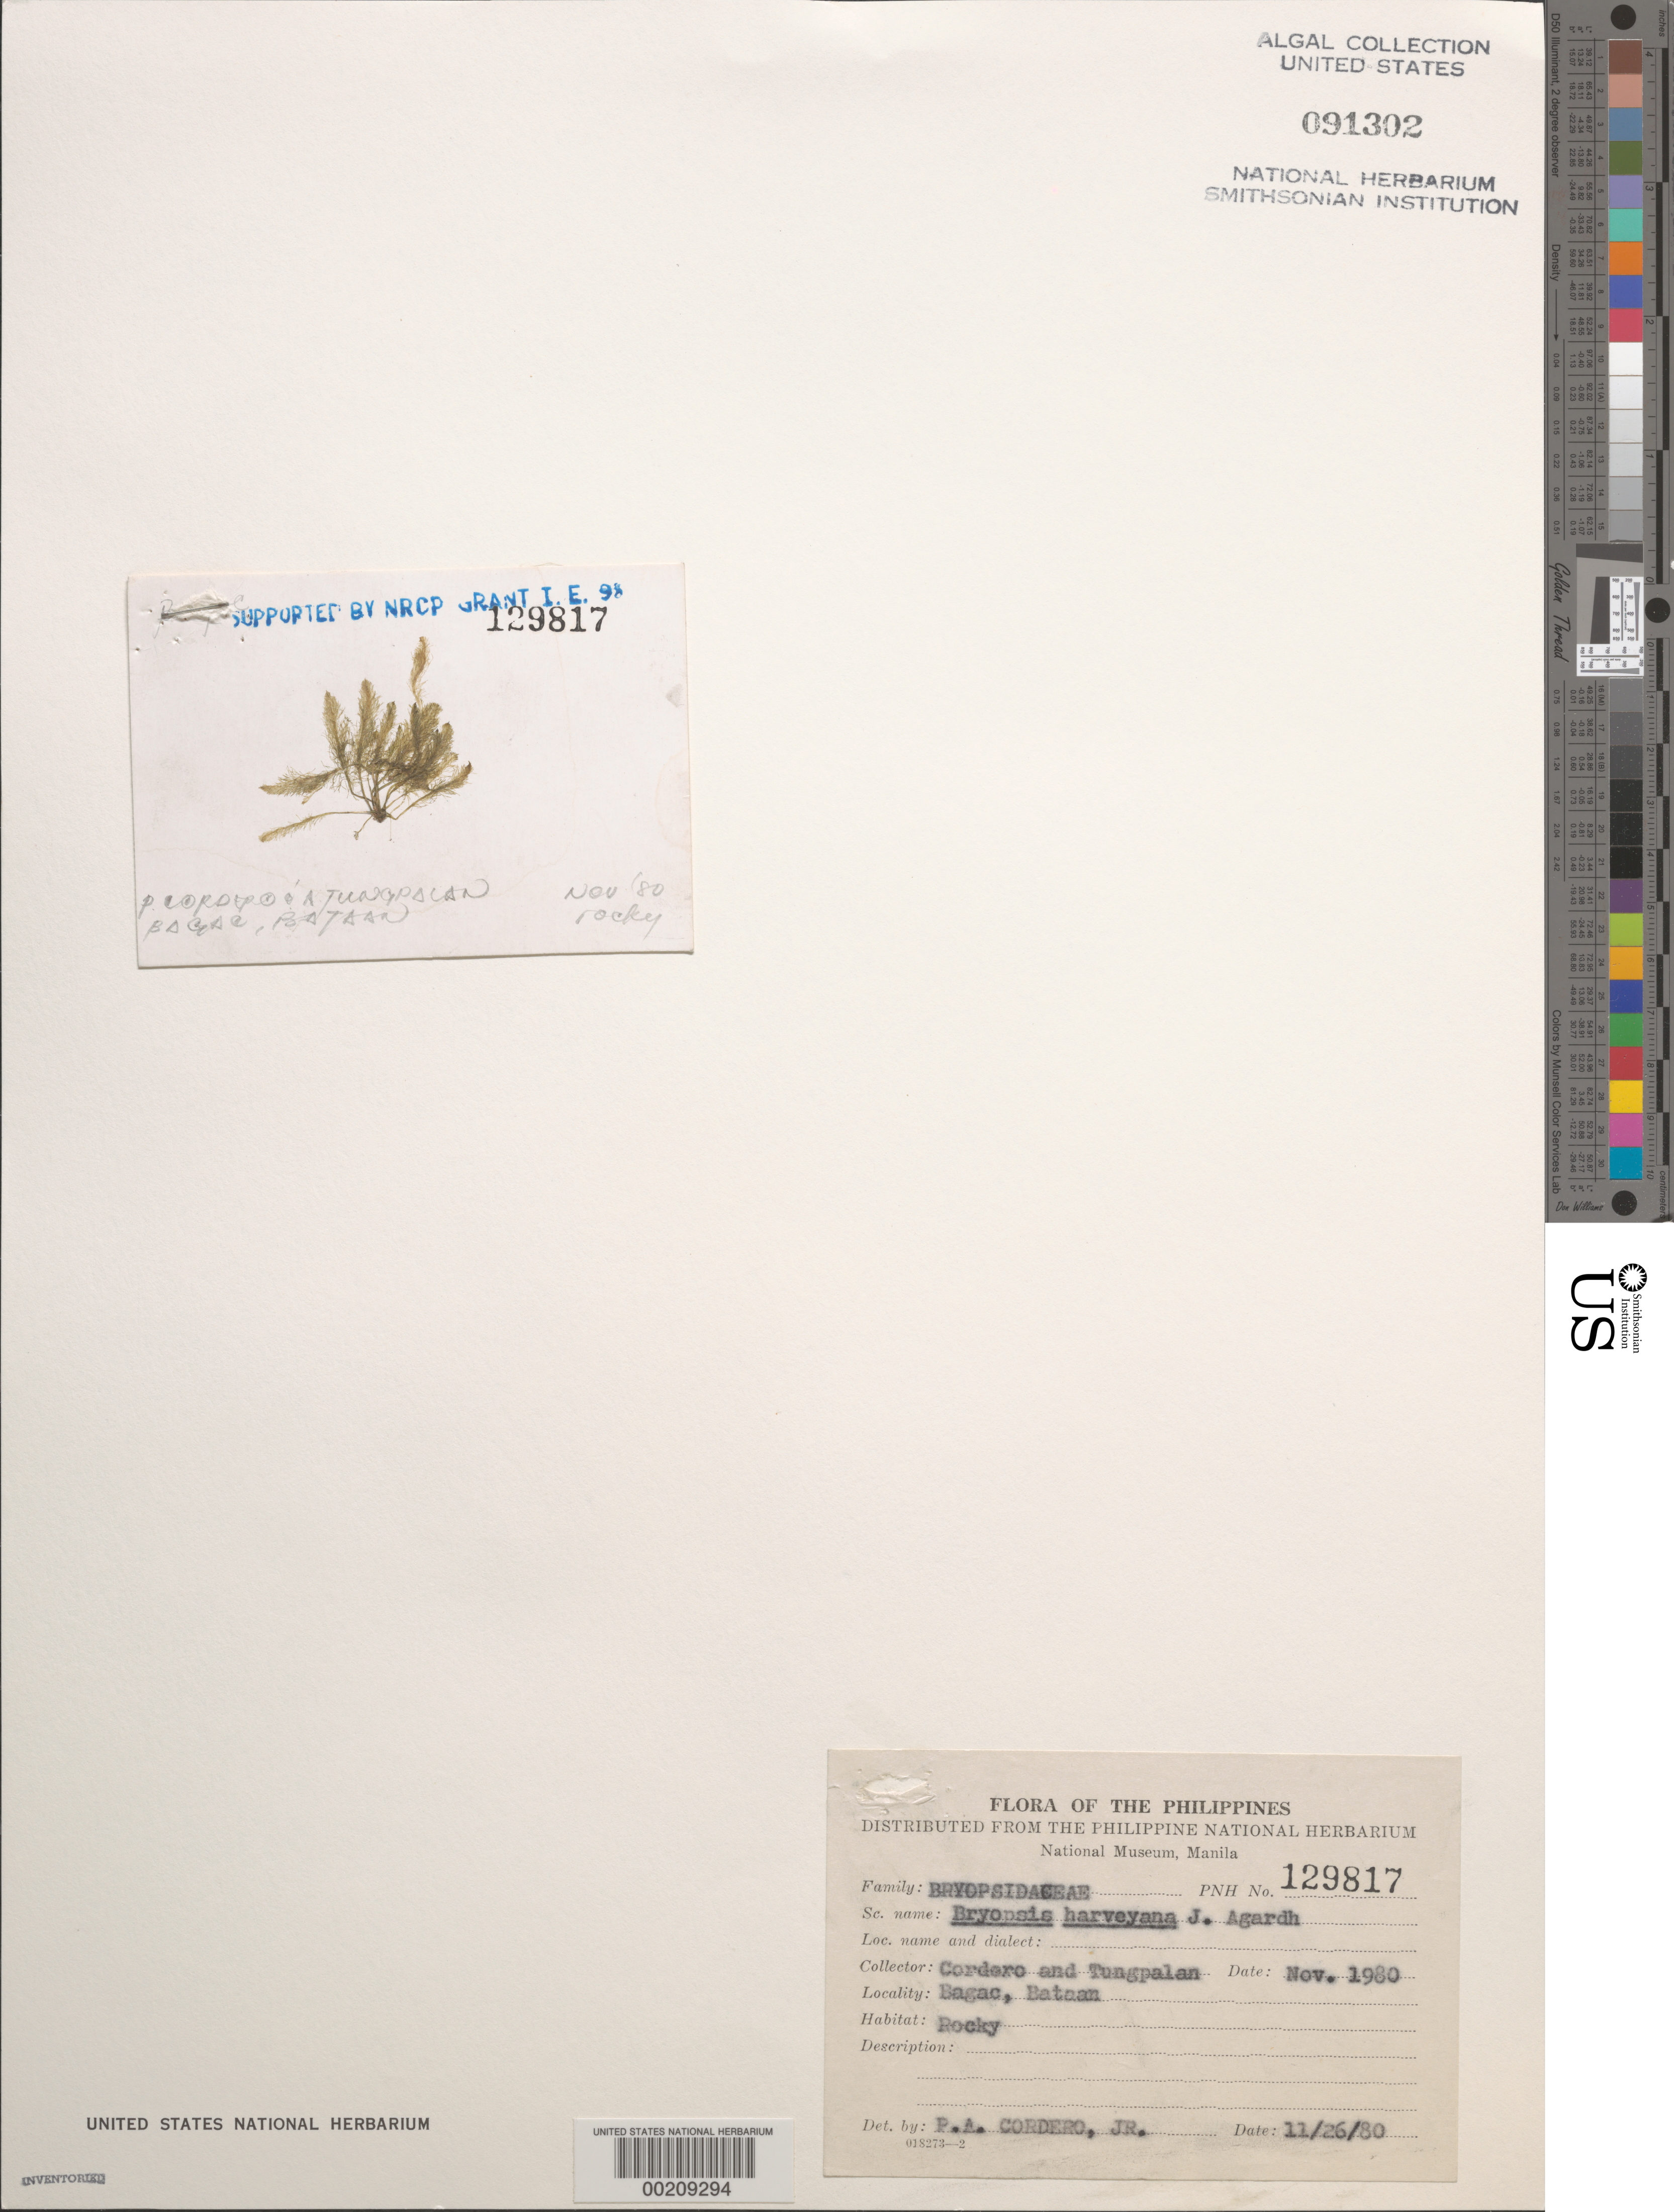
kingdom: Plantae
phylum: Chlorophyta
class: Ulvophyceae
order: Bryopsidales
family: Bryopsidaceae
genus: Bryopsis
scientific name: Bryopsis pennata var. secunda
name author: (Harv.) Collins & Herv.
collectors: P. A. Cordero & A. Tungpalan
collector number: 129817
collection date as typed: Nov 1980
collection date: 1980-11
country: Philippines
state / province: Central Luzon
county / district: Bataan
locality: Bagac, bataan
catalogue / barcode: US 91302